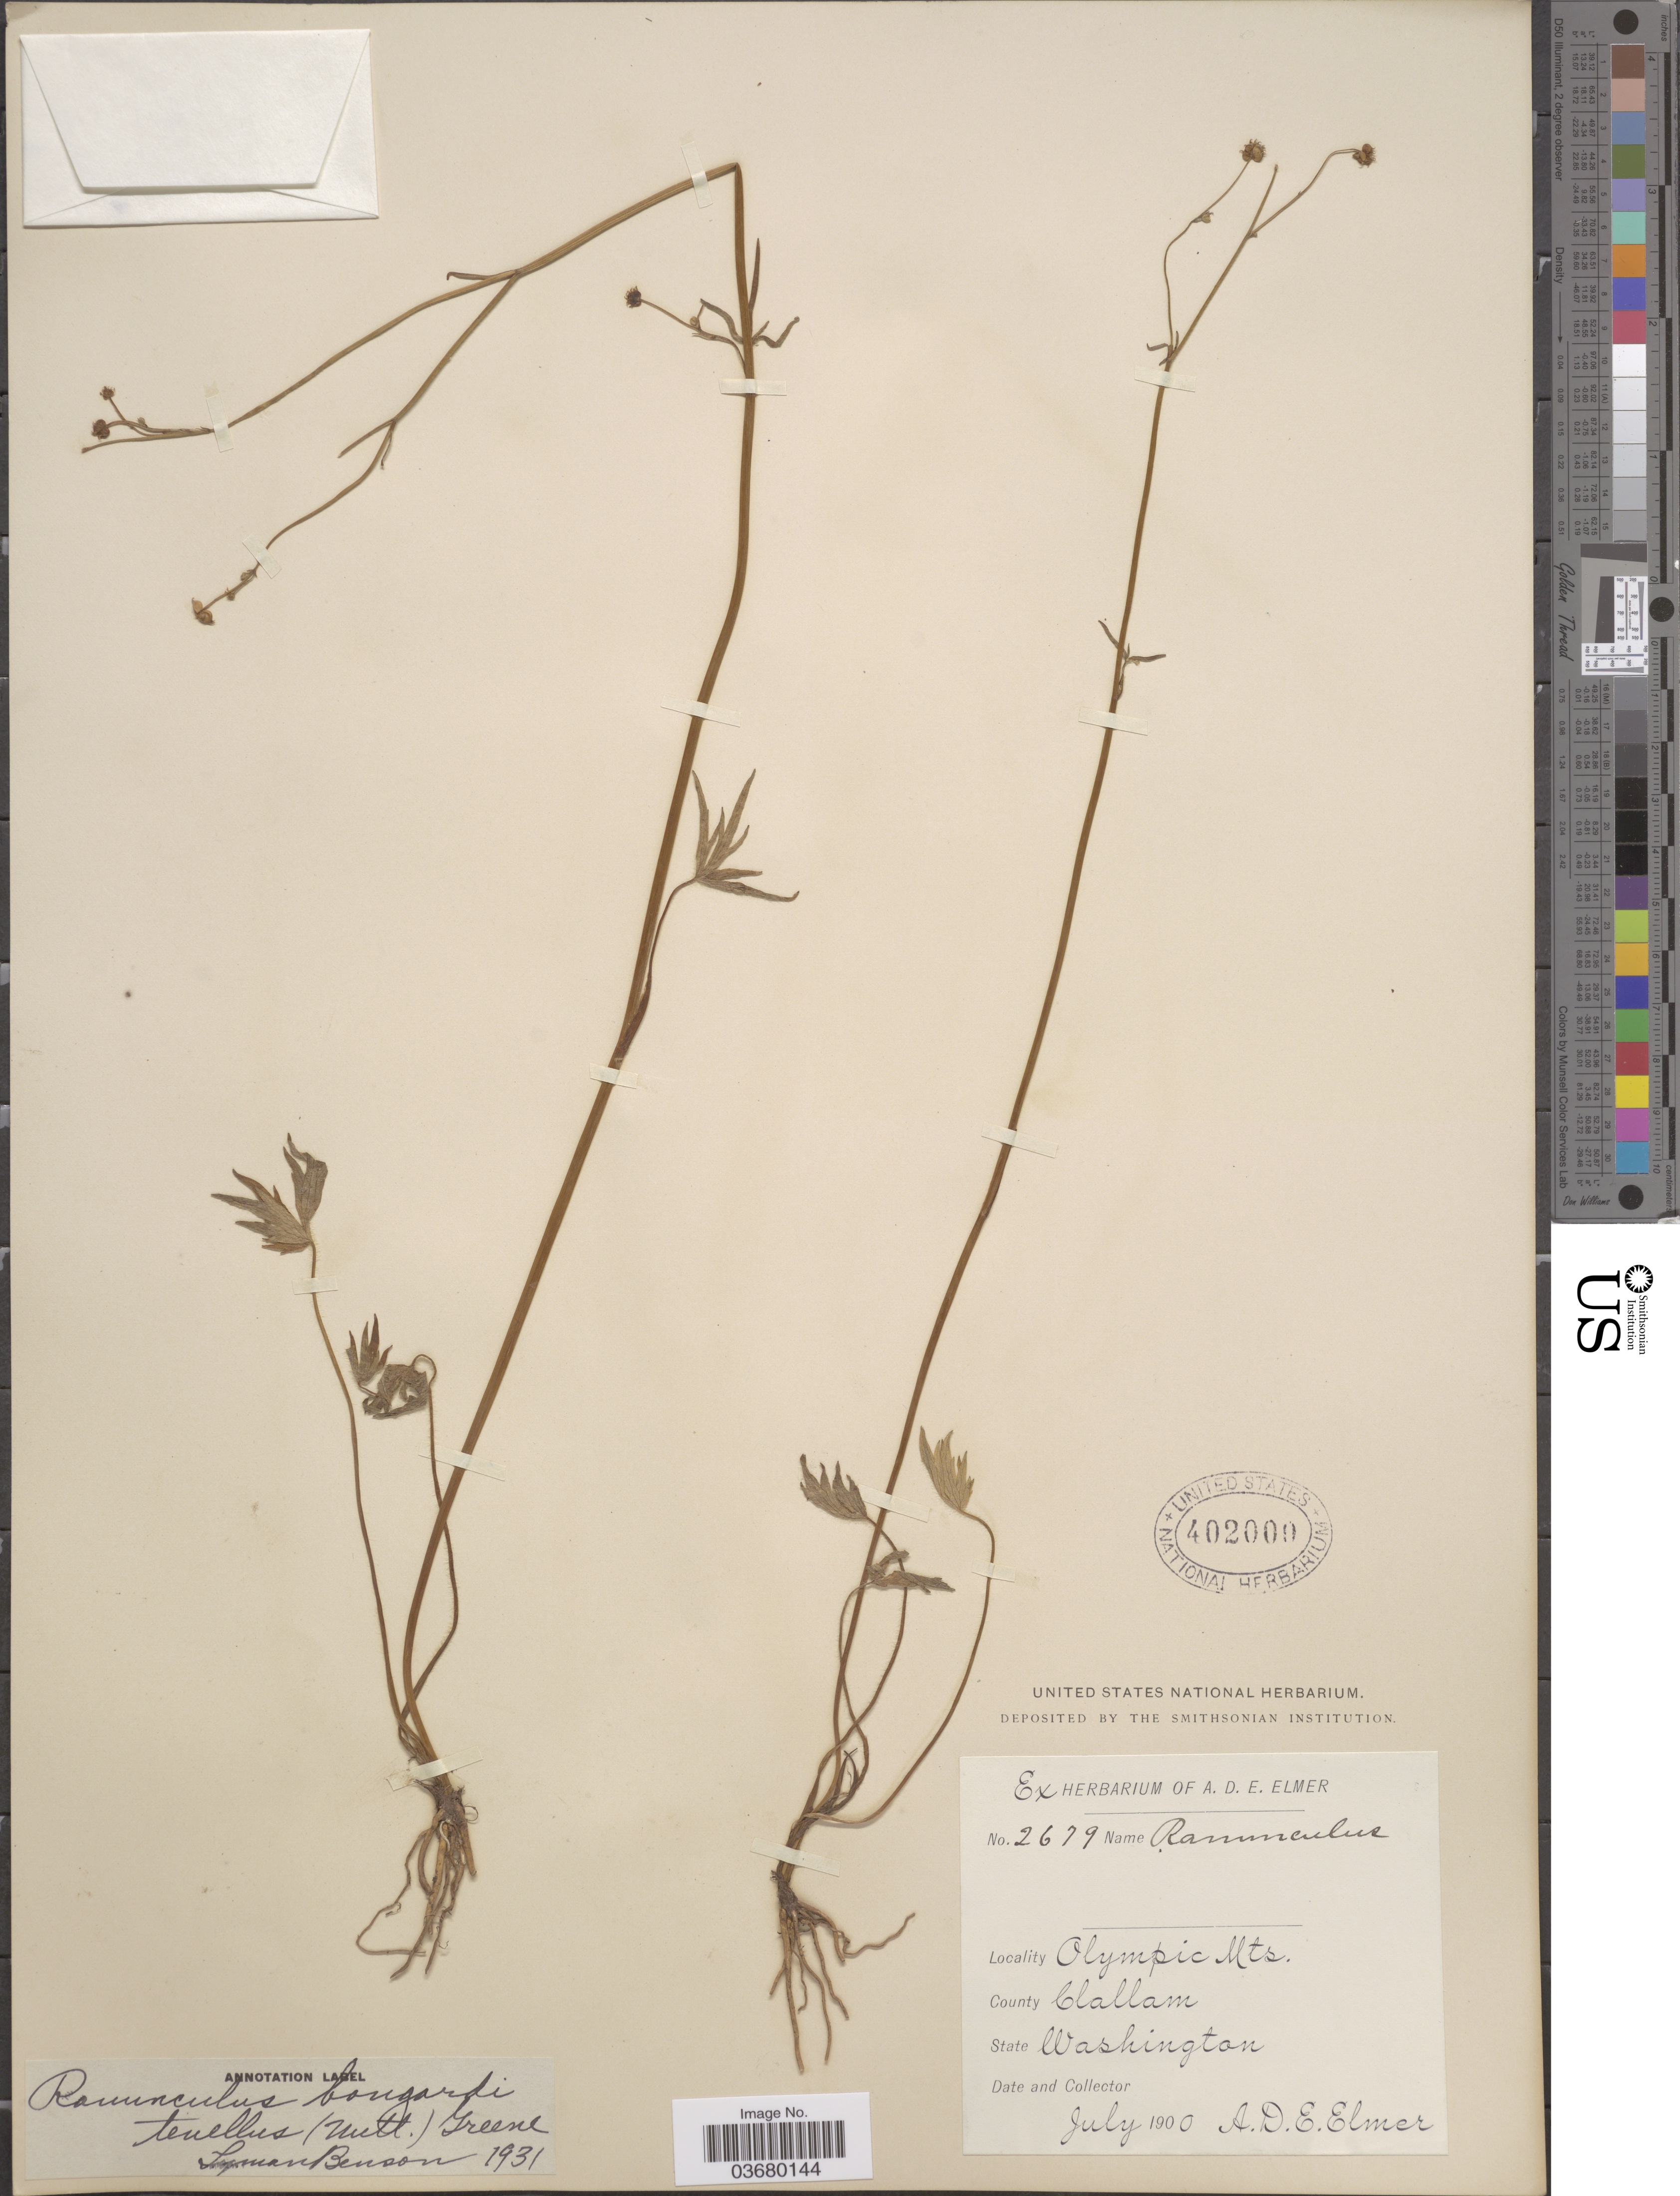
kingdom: Plantae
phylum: Tracheophyta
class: Magnoliopsida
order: Ranunculales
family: Ranunculaceae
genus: Ranunculus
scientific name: Ranunculus bongardii var. tenellus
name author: (A. Gray) Greene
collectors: A. D. E. Elmer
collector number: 2679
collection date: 1900-07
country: United States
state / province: Washington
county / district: Clallam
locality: Olympic Mts. County Clallam.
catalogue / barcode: US 402000